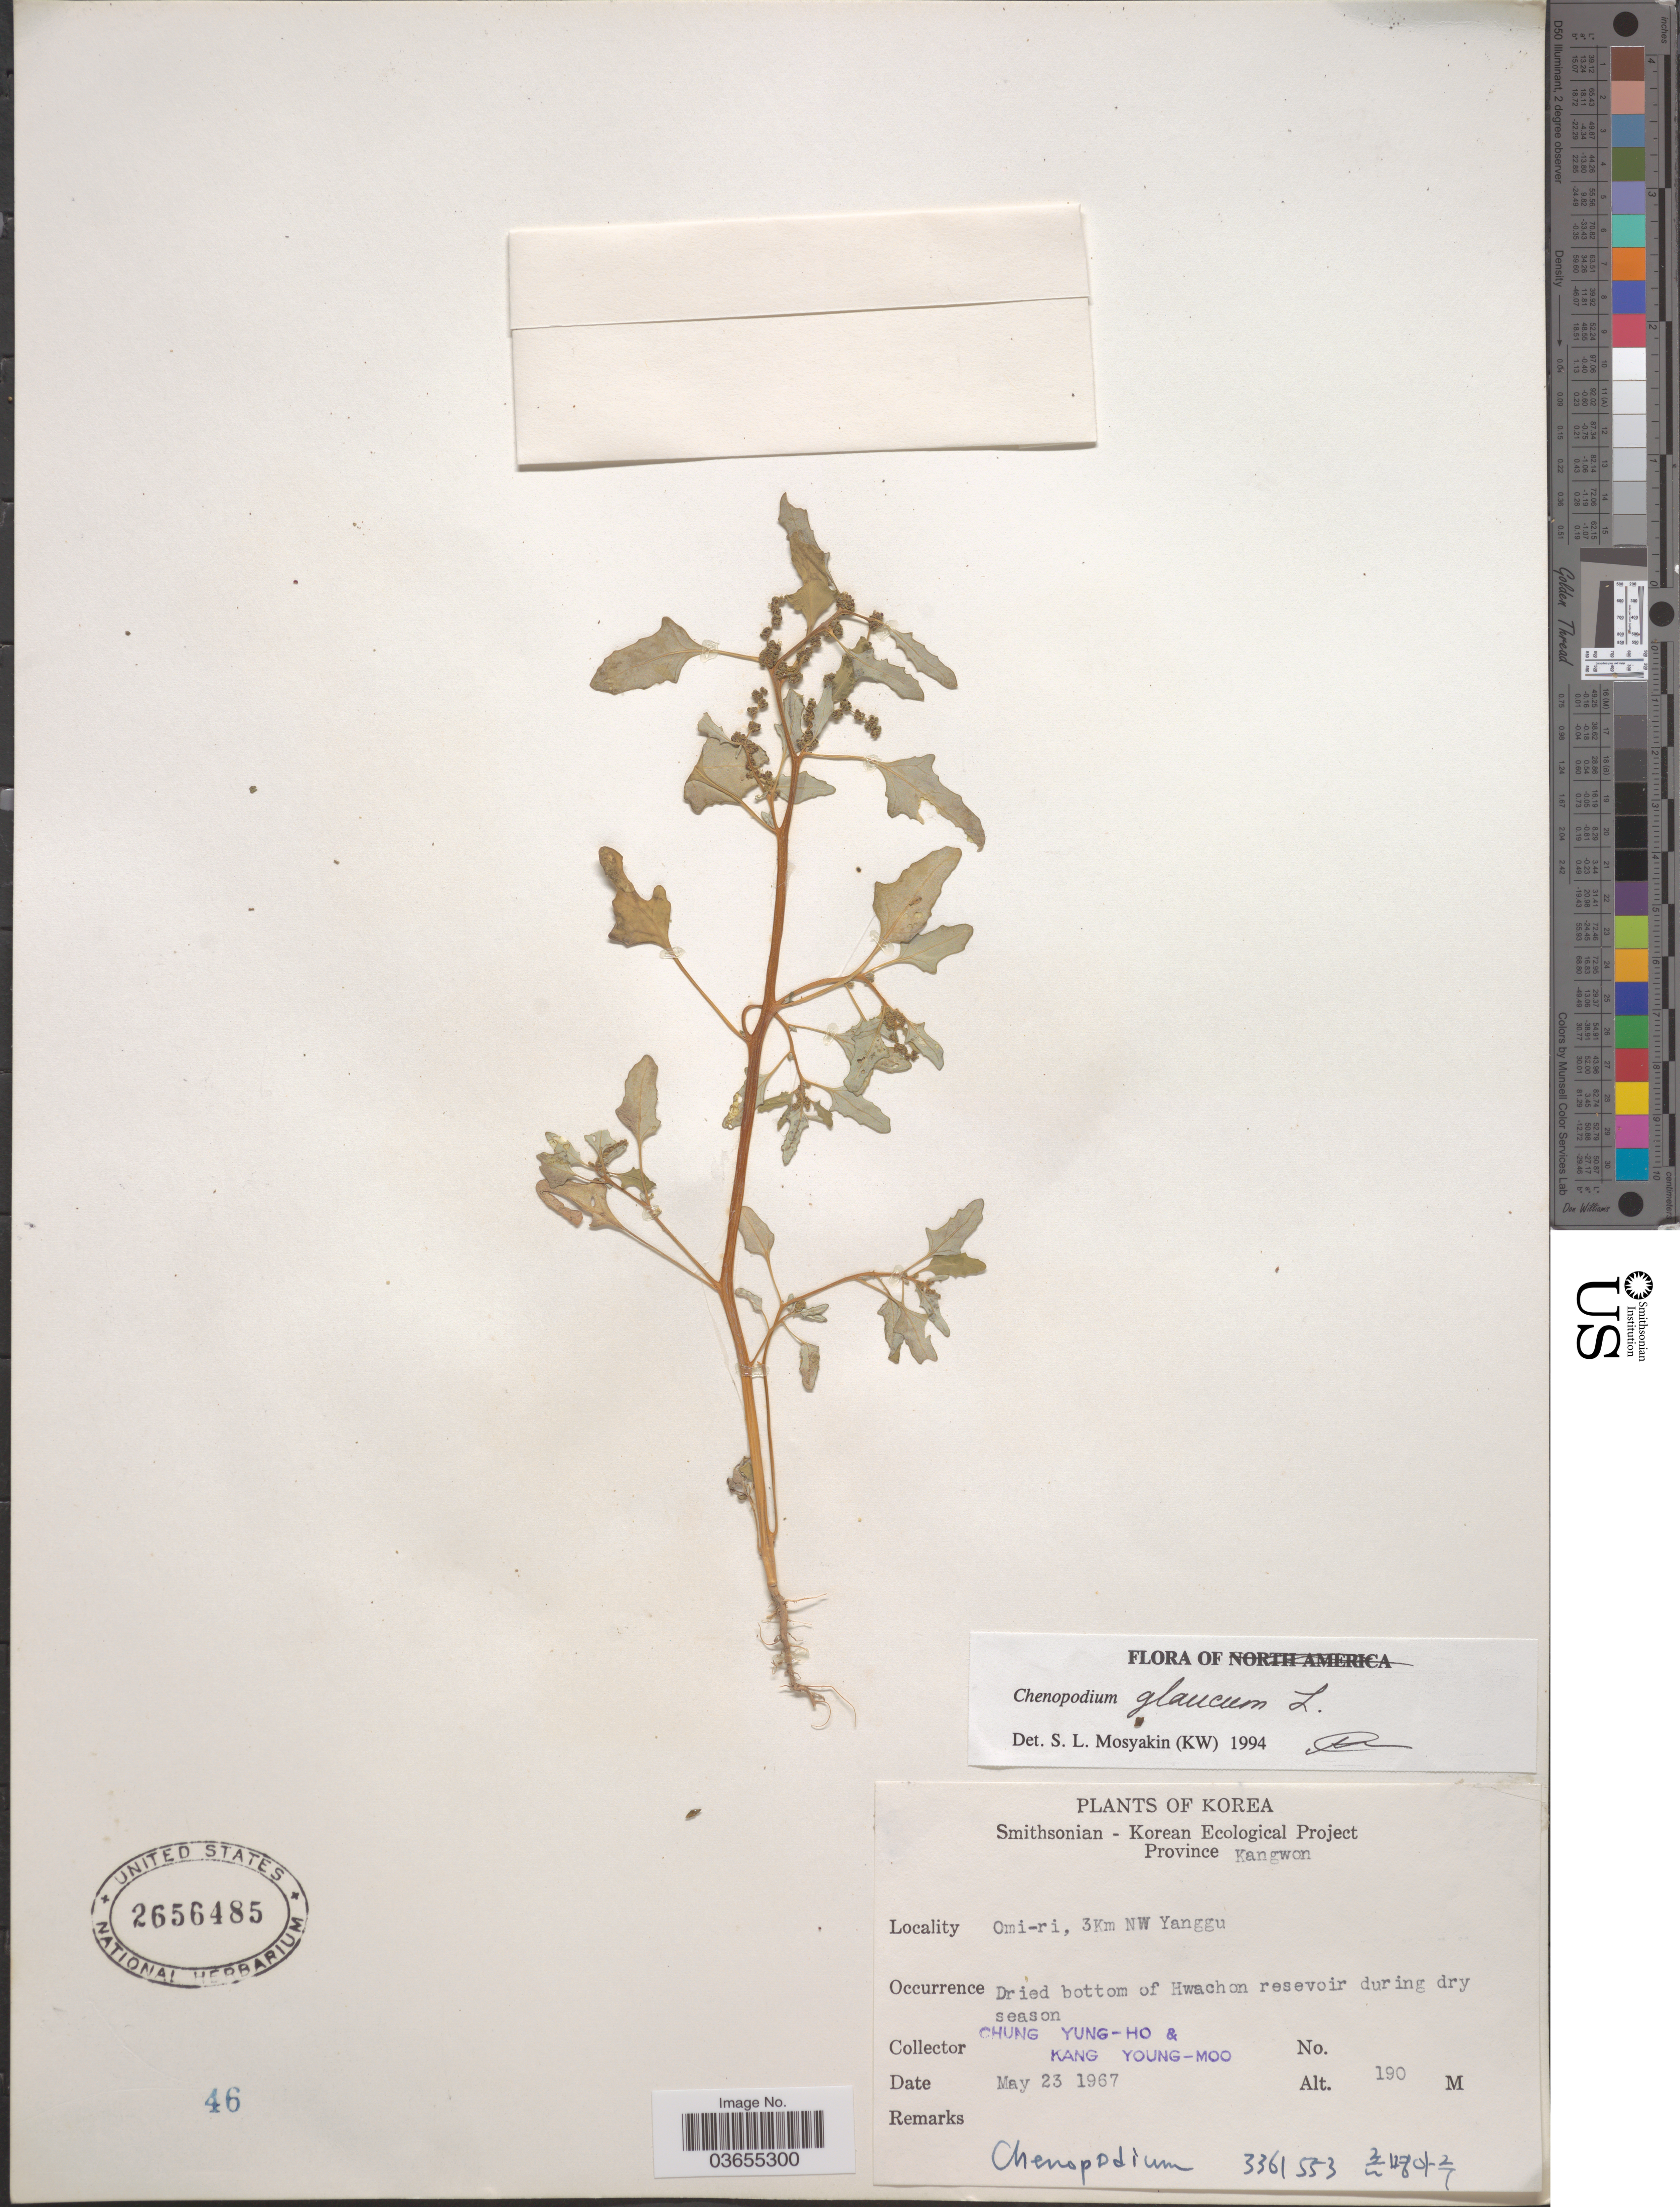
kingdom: Plantae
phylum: Tracheophyta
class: Magnoliopsida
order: Caryophyllales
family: Amaranthaceae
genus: Chenopodium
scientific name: Chenopodium glaucum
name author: L.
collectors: C. Yung-Ho & K. Young-Moo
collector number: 3361553?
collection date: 1967-05-23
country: North Korea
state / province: Kangwon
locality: Omi-ri, 3Km NW Yanggu.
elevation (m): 190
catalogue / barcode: US 2656485